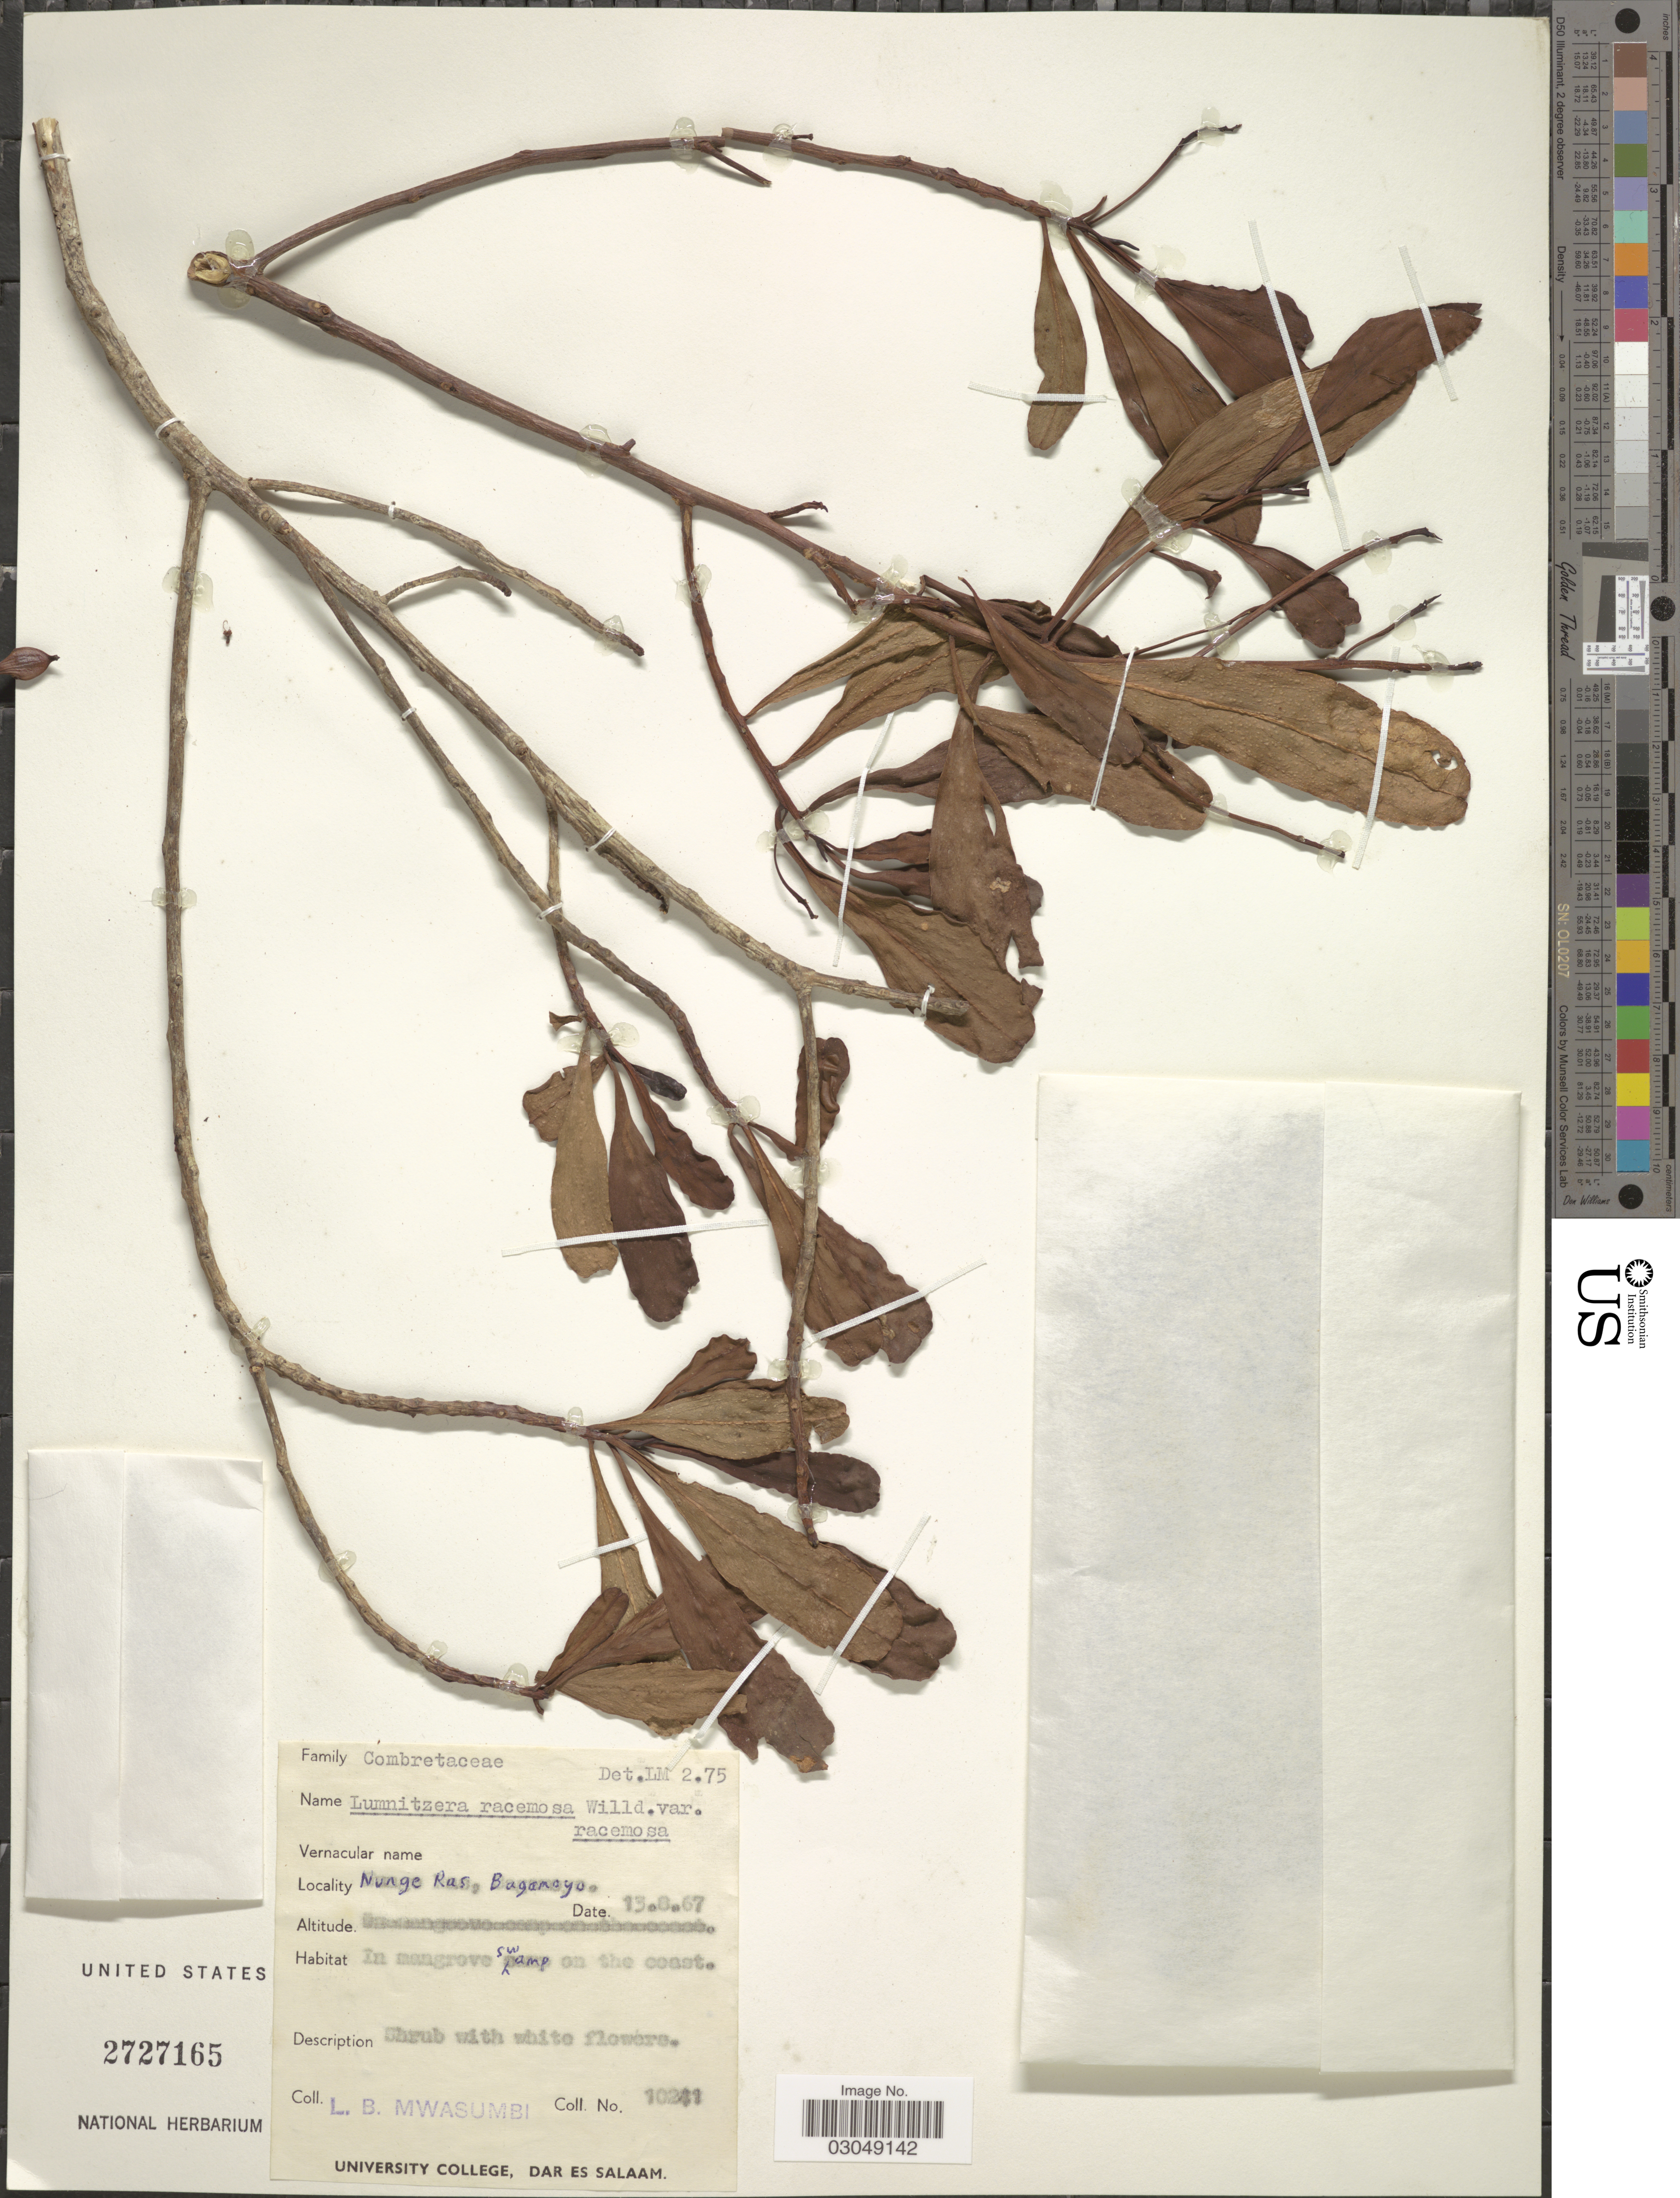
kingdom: Plantae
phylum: Tracheophyta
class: Magnoliopsida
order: Myrtales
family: Combretaceae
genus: Lumnitzera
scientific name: Lumnitzera racemosa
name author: Willd.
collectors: L. Mwasumbi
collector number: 10241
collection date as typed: Transcribed d/m/y: 13/8/67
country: Tanzania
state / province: Dar es Salaam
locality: Nunge Ras, Bagamayo.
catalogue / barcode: US 2727165